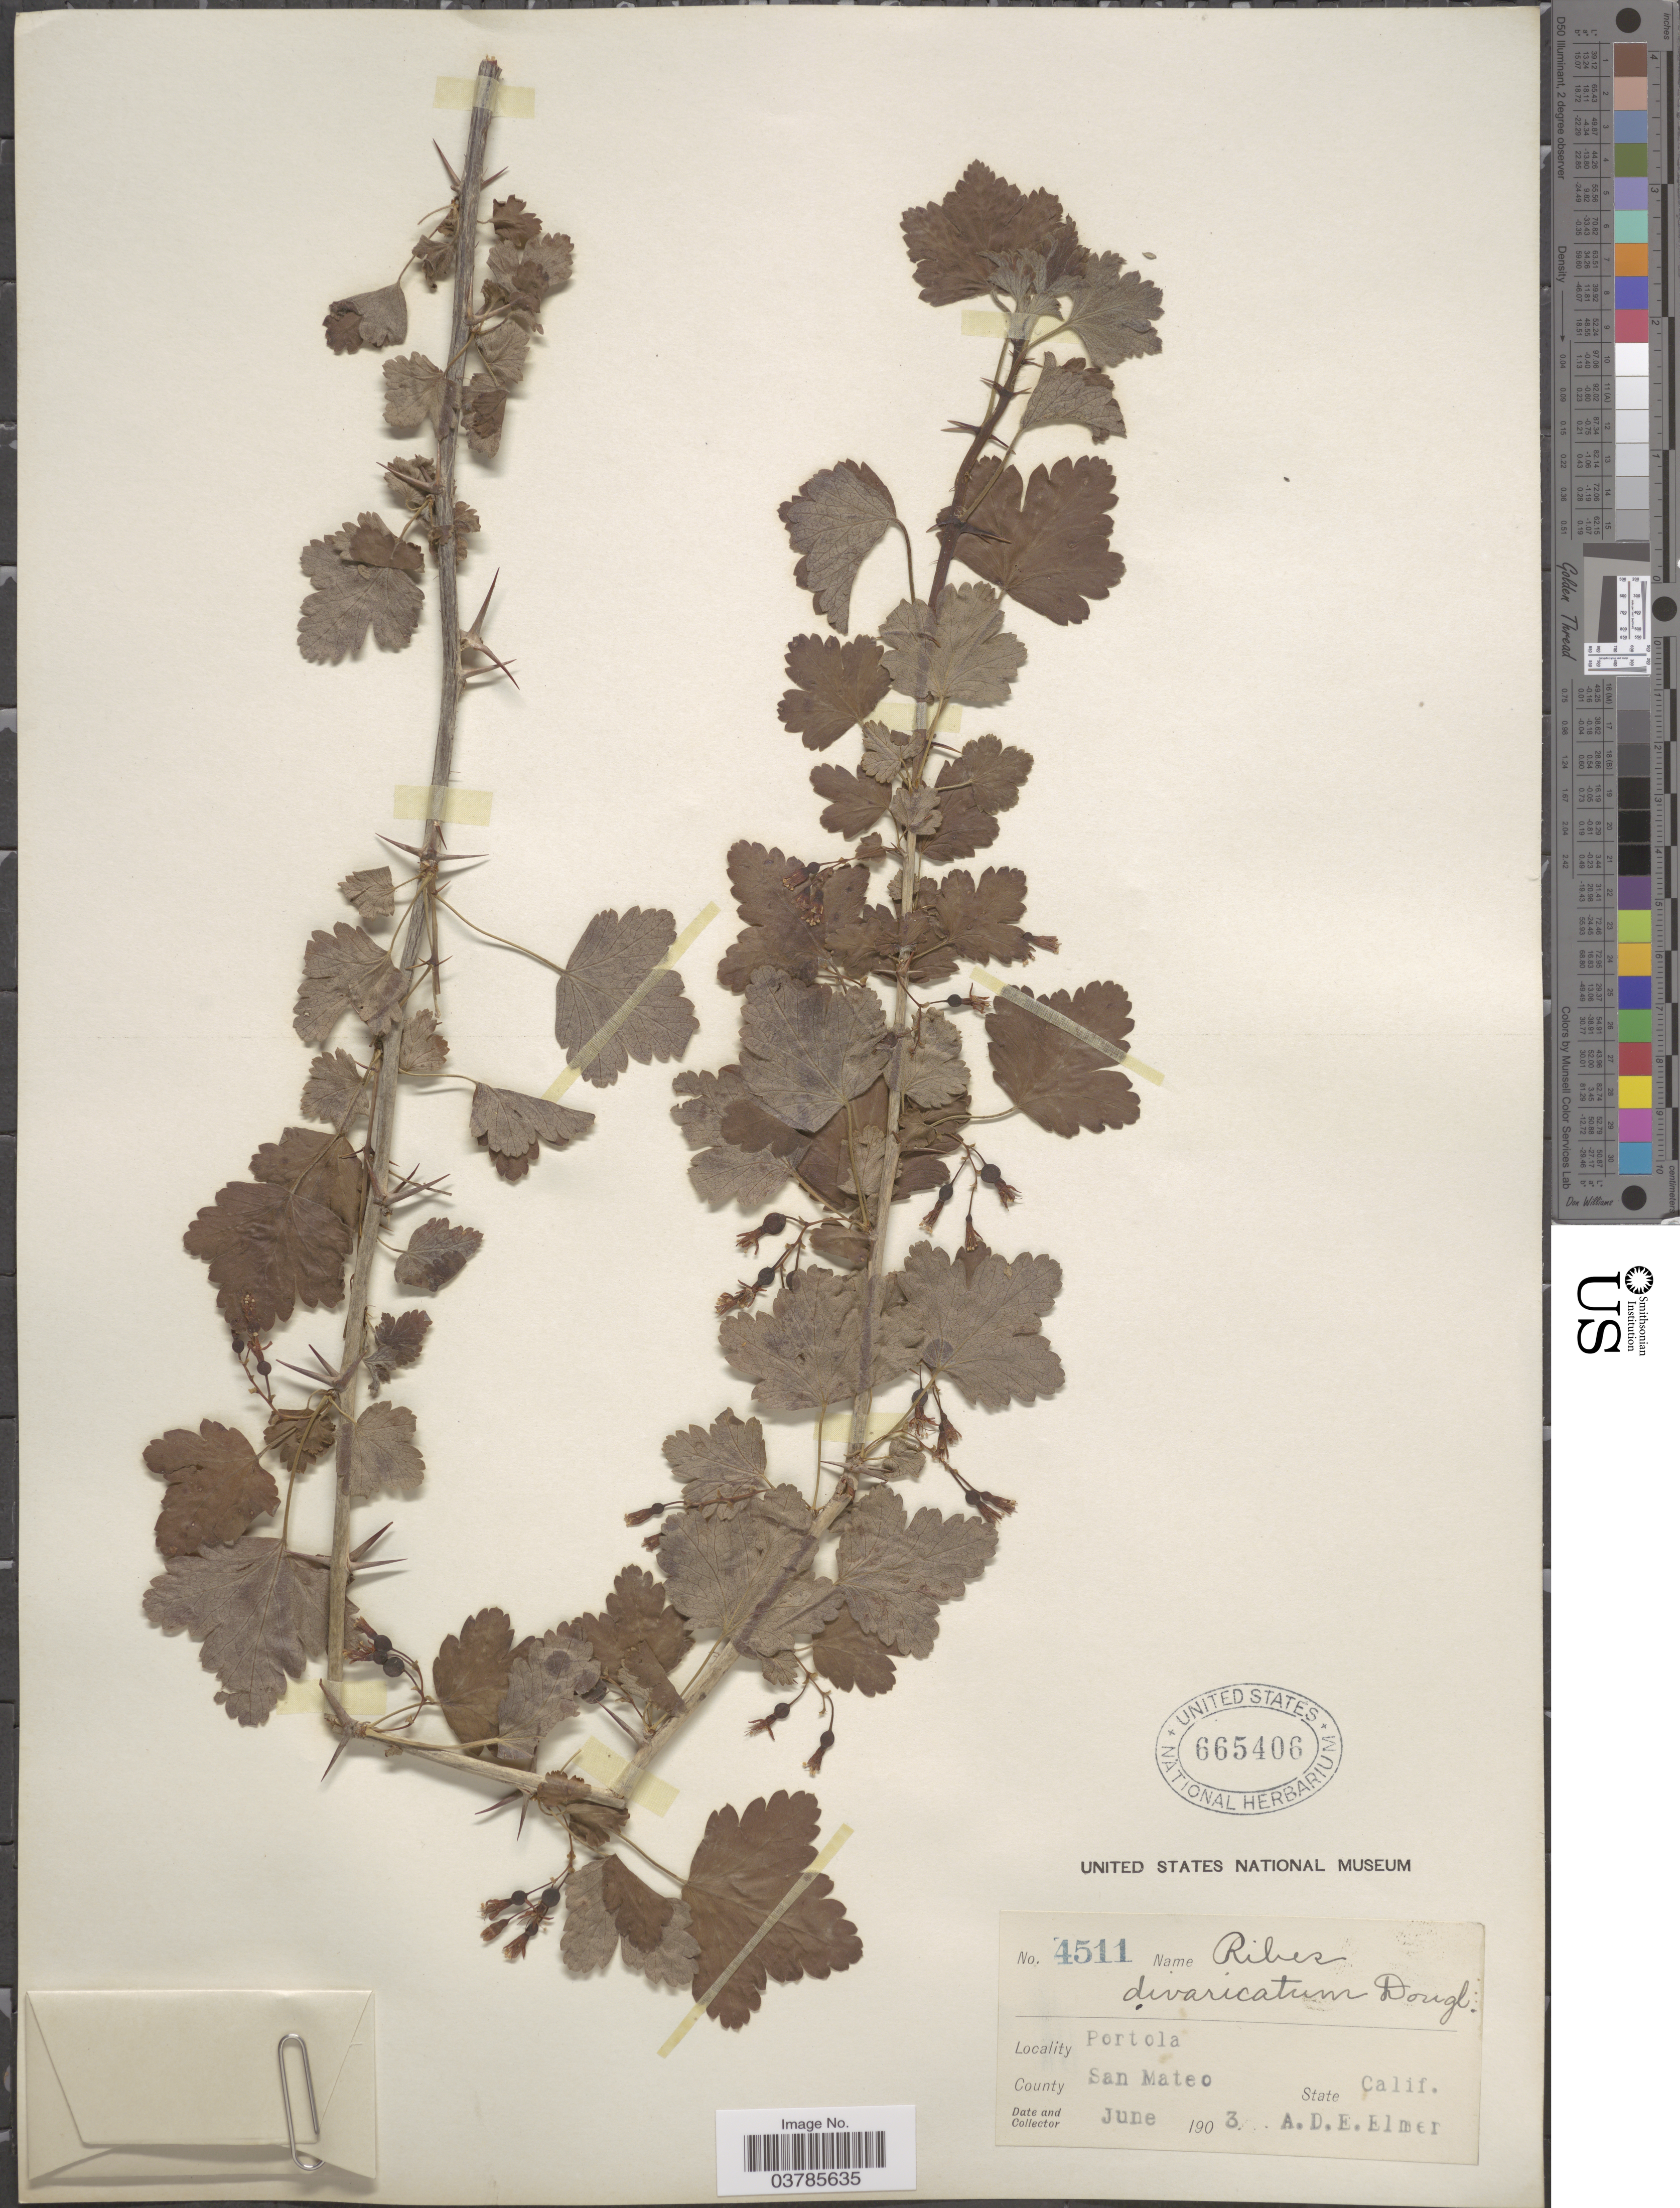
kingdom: Plantae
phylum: Tracheophyta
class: Magnoliopsida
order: Saxifragales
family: Grossulariaceae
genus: Ribes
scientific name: Ribes divaricatum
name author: Douglas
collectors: A. D. E. Elmer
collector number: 4511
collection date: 1903-06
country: United States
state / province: California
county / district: San Mateo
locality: Portola. County San Mateo.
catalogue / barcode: US 665406